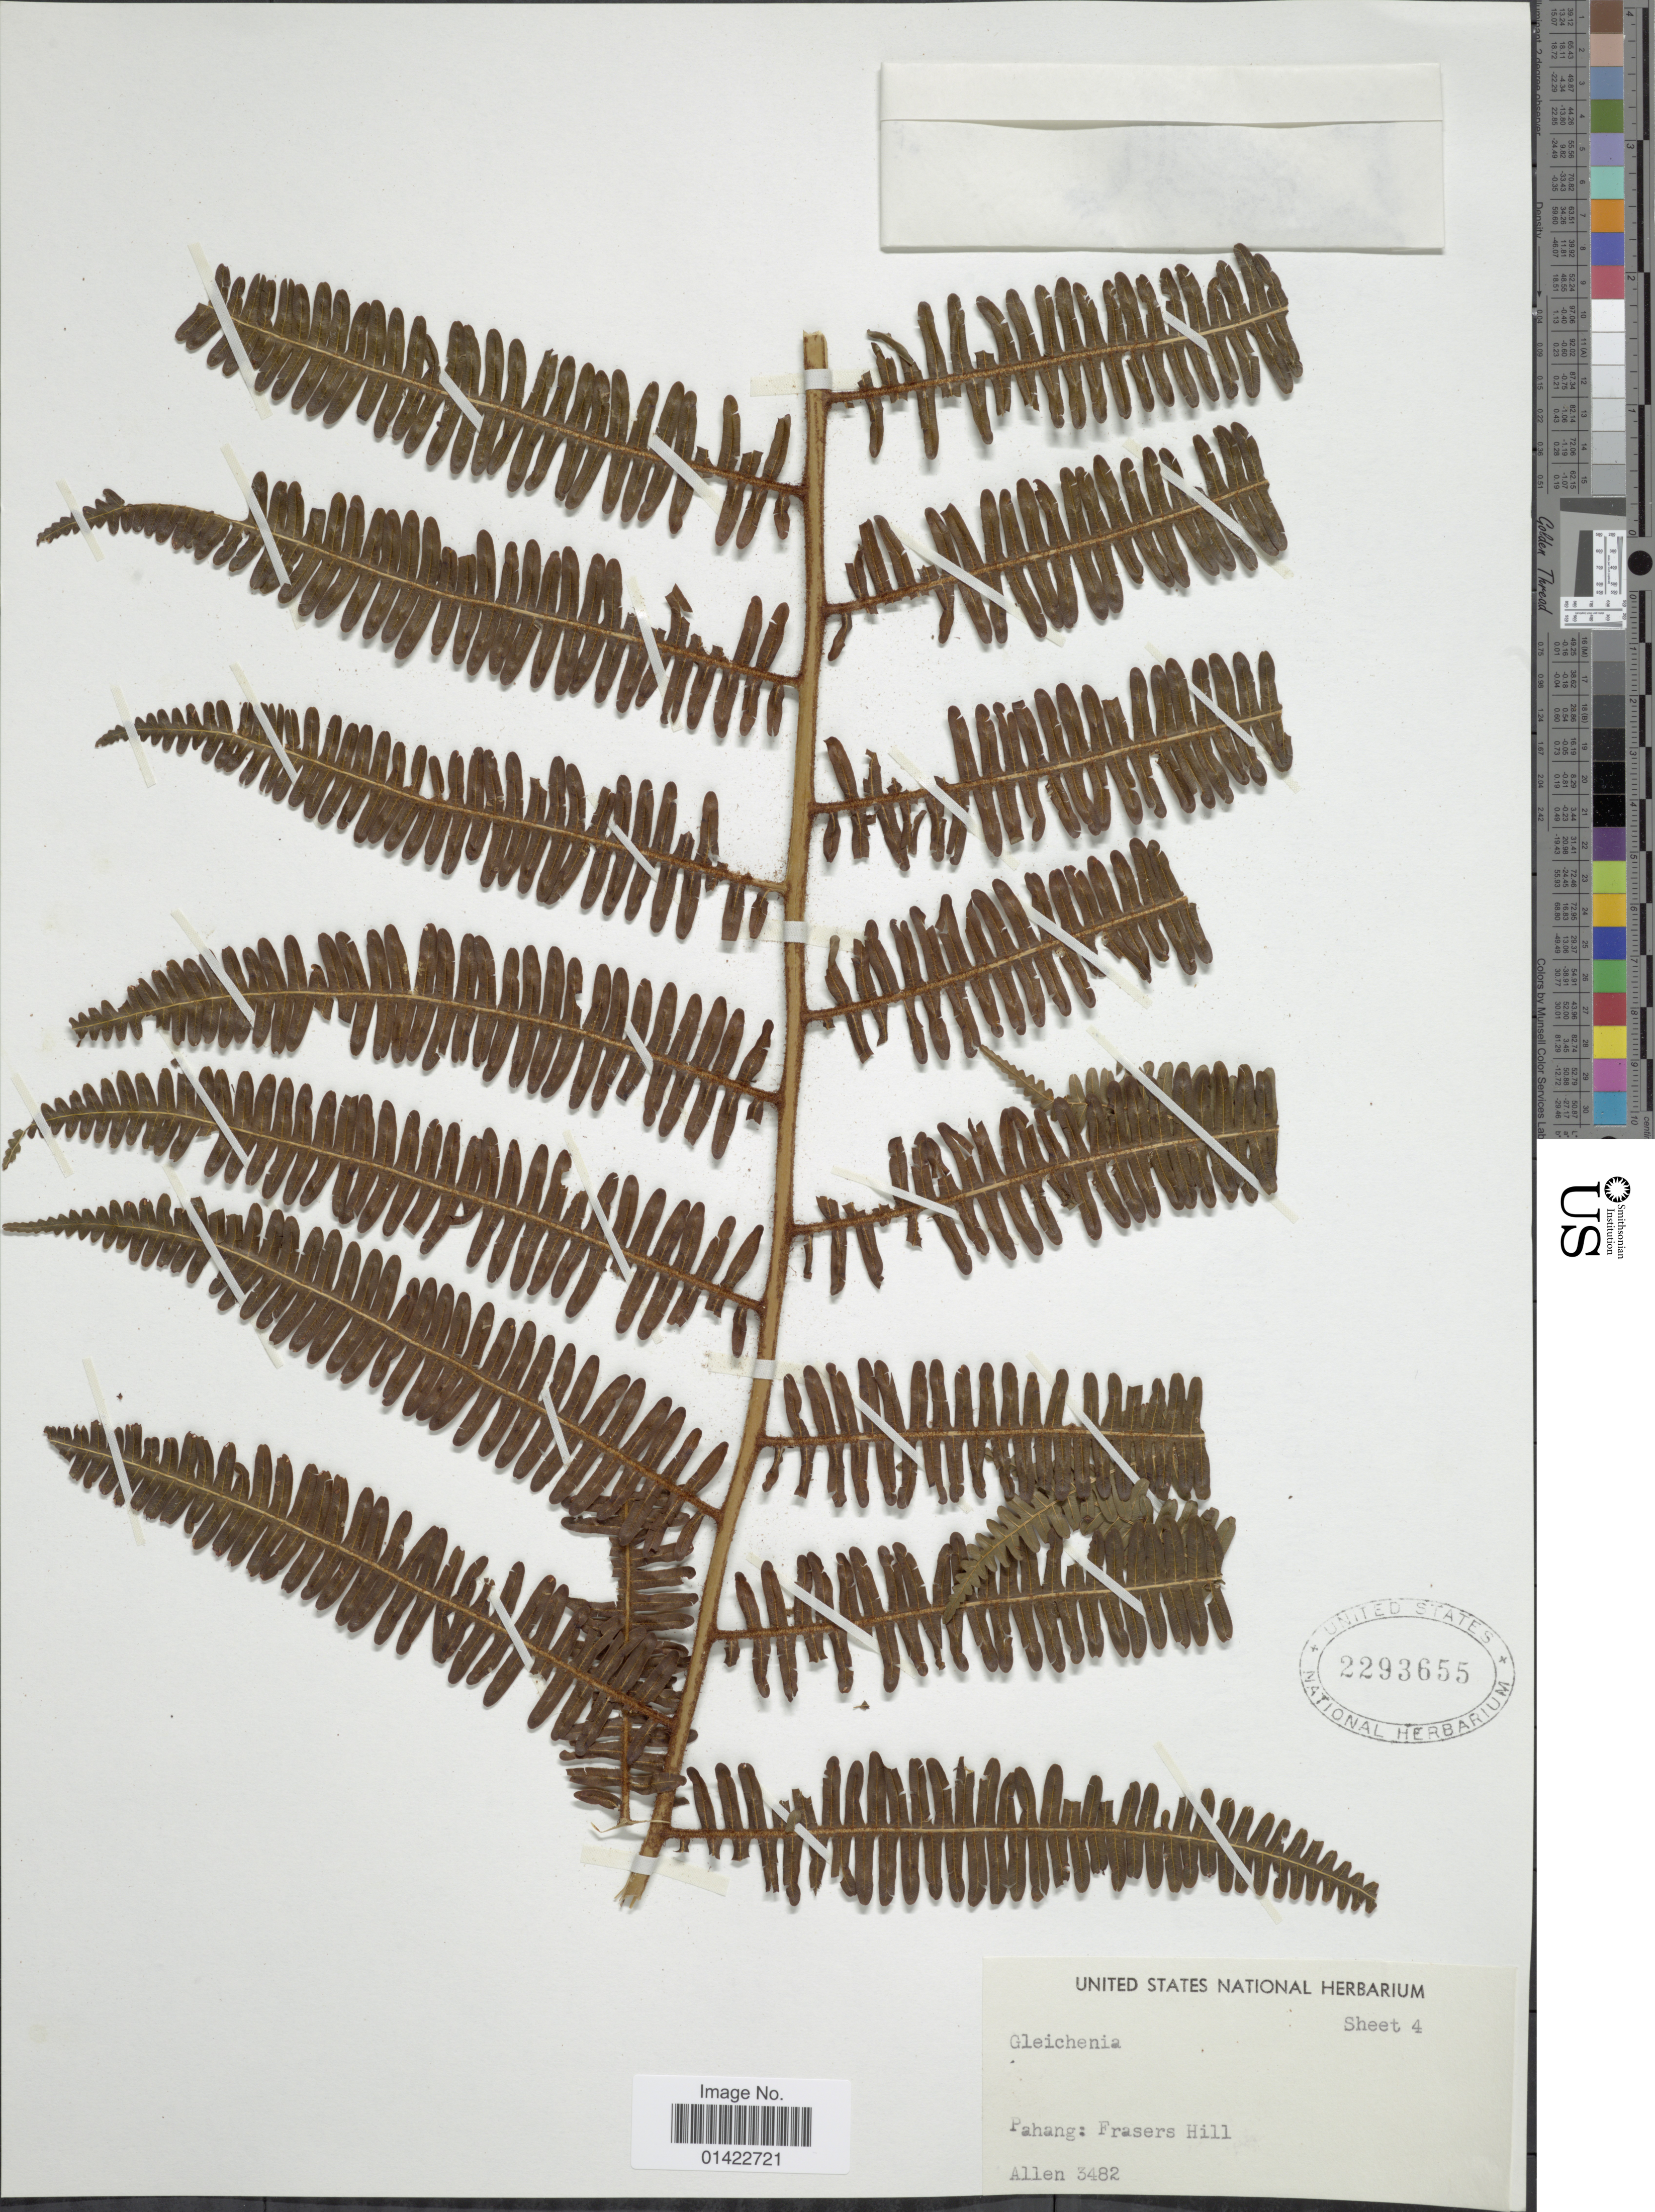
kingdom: Plantae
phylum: Tracheophyta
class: Polypodiopsida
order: Gleicheniales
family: Gleicheniaceae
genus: Sticherus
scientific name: Sticherus sp.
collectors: -- Allen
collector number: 3482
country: Malaysia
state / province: Pahang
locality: Frasers Hill.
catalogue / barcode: US 2293655